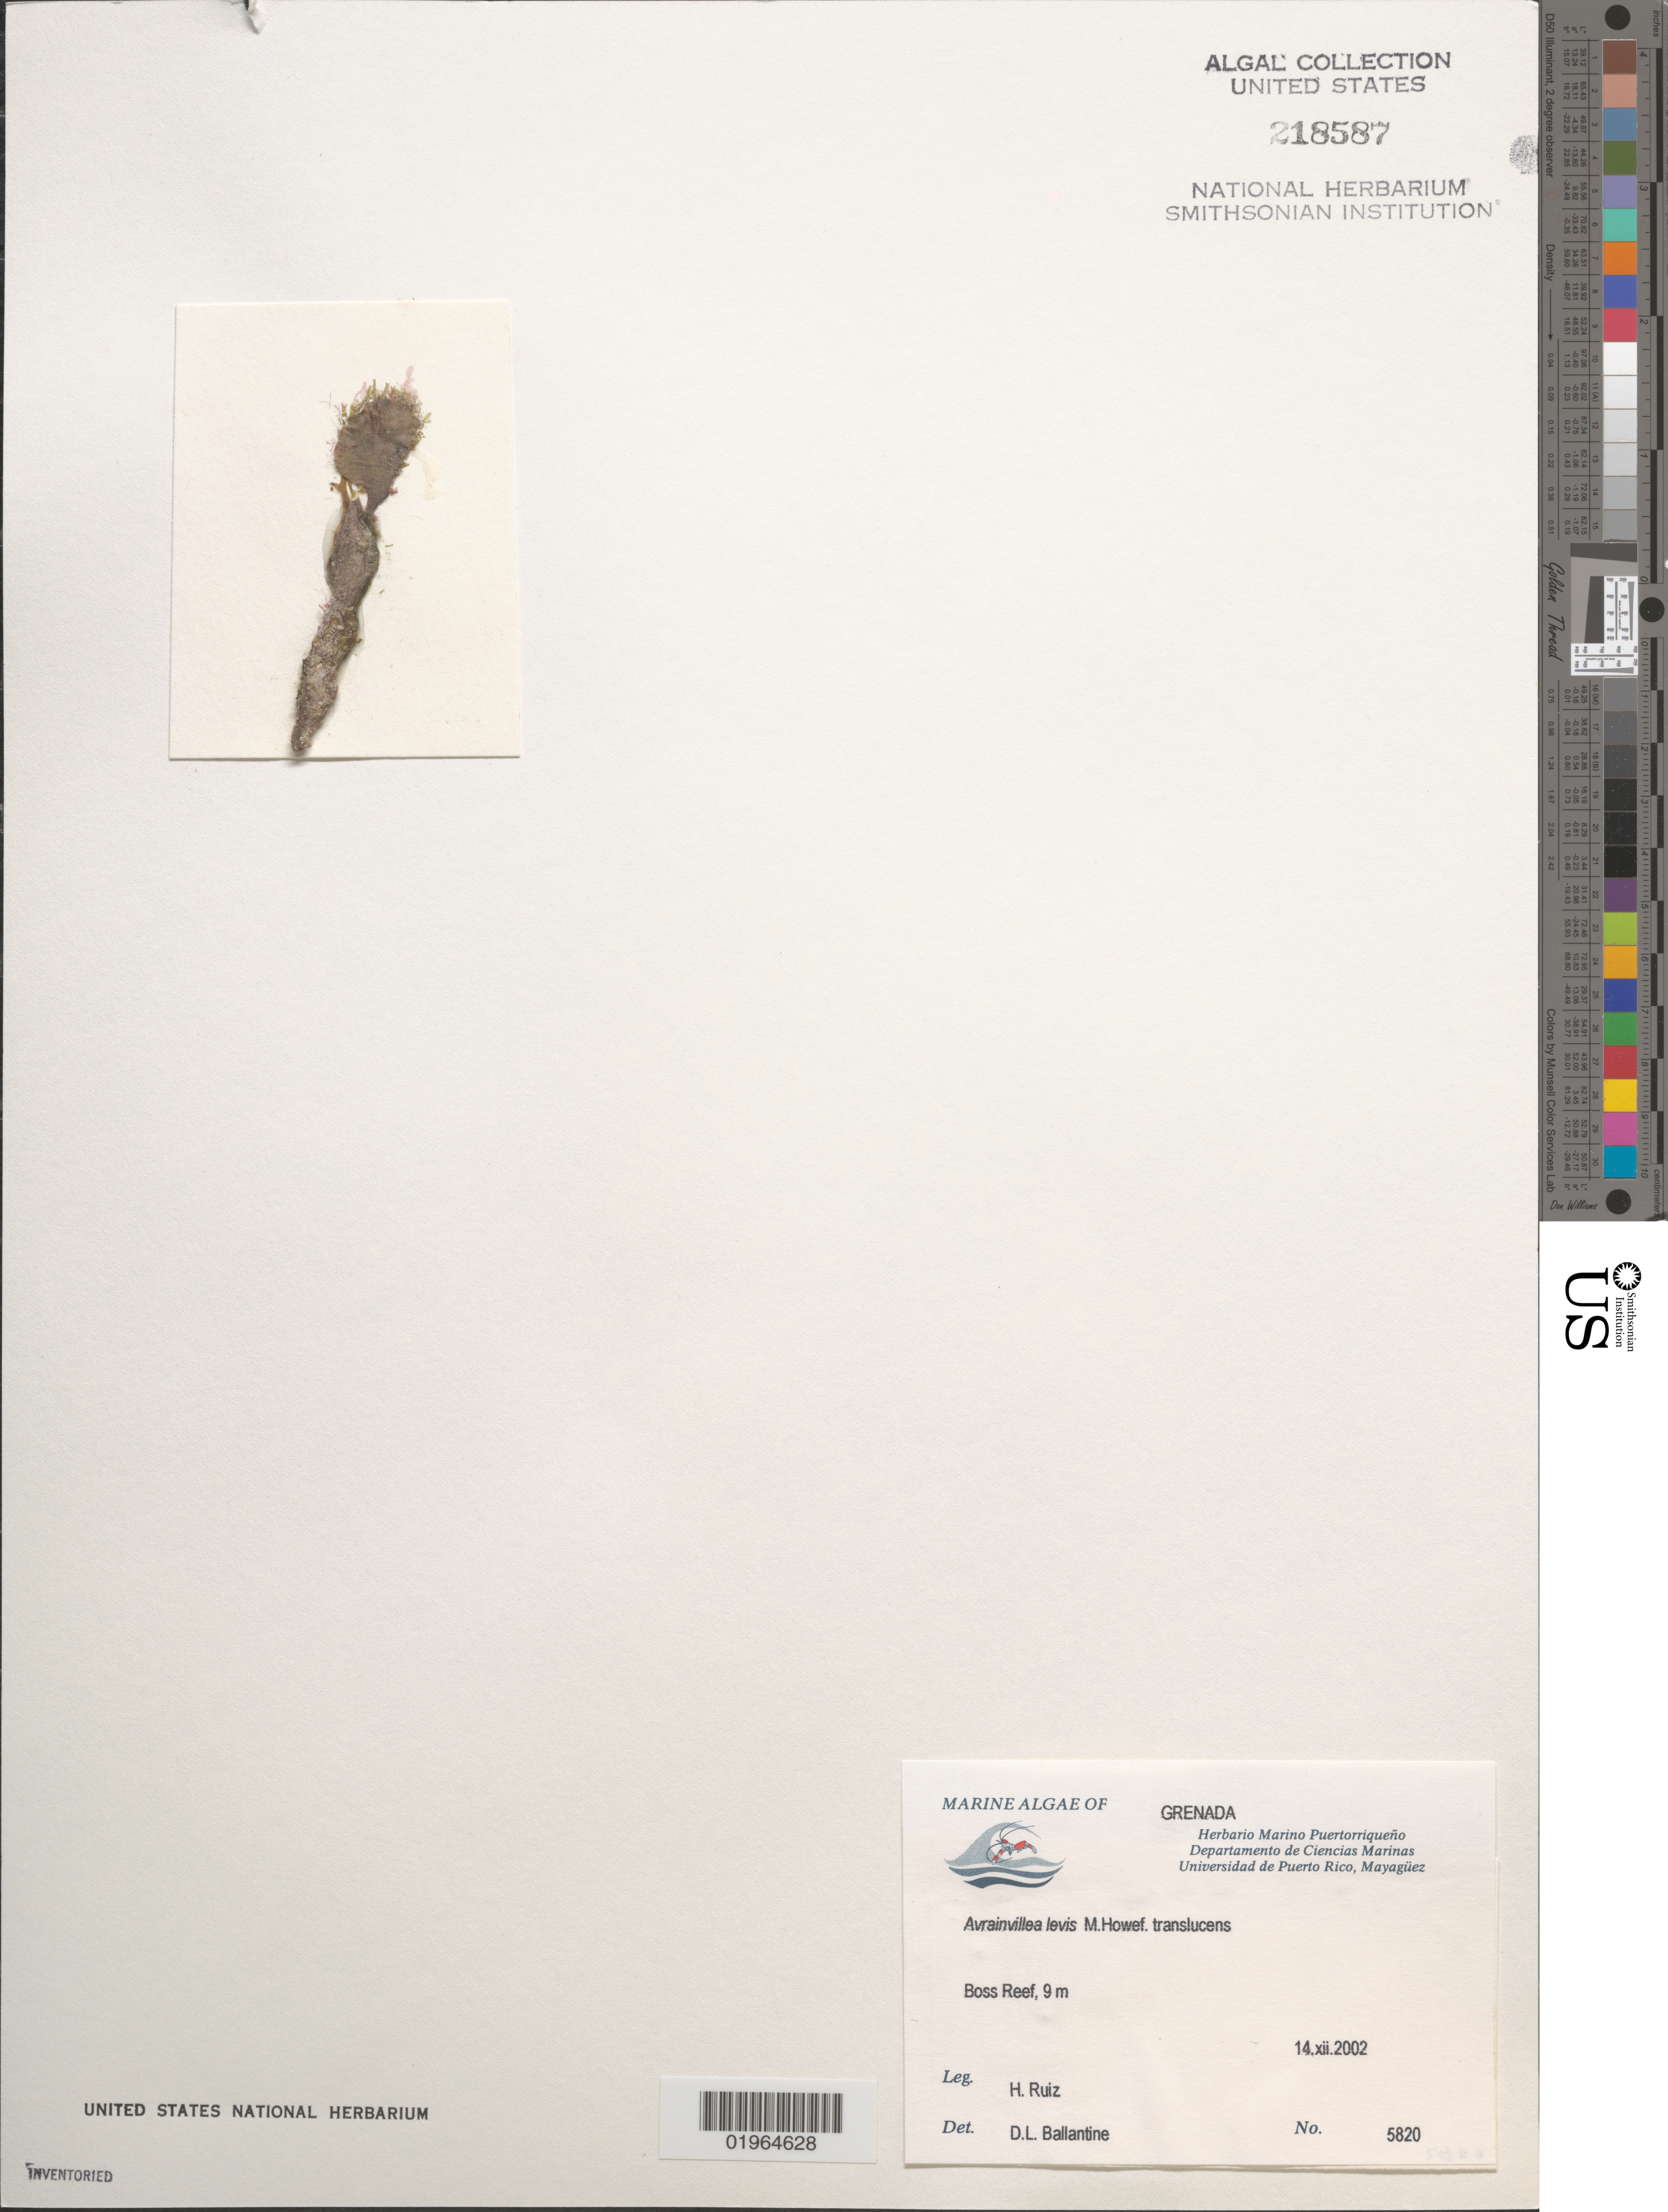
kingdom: Plantae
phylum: Chlorophyta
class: Ulvophyceae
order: Bryopsidales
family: Dichotomosiphonaceae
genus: Avrainvillea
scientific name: Avrainvillea levis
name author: M. Howe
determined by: Ballantine, D. L.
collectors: H. Ruiz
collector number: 5820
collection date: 2002-12-14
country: Grenada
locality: Boss Reef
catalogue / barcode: US 218587